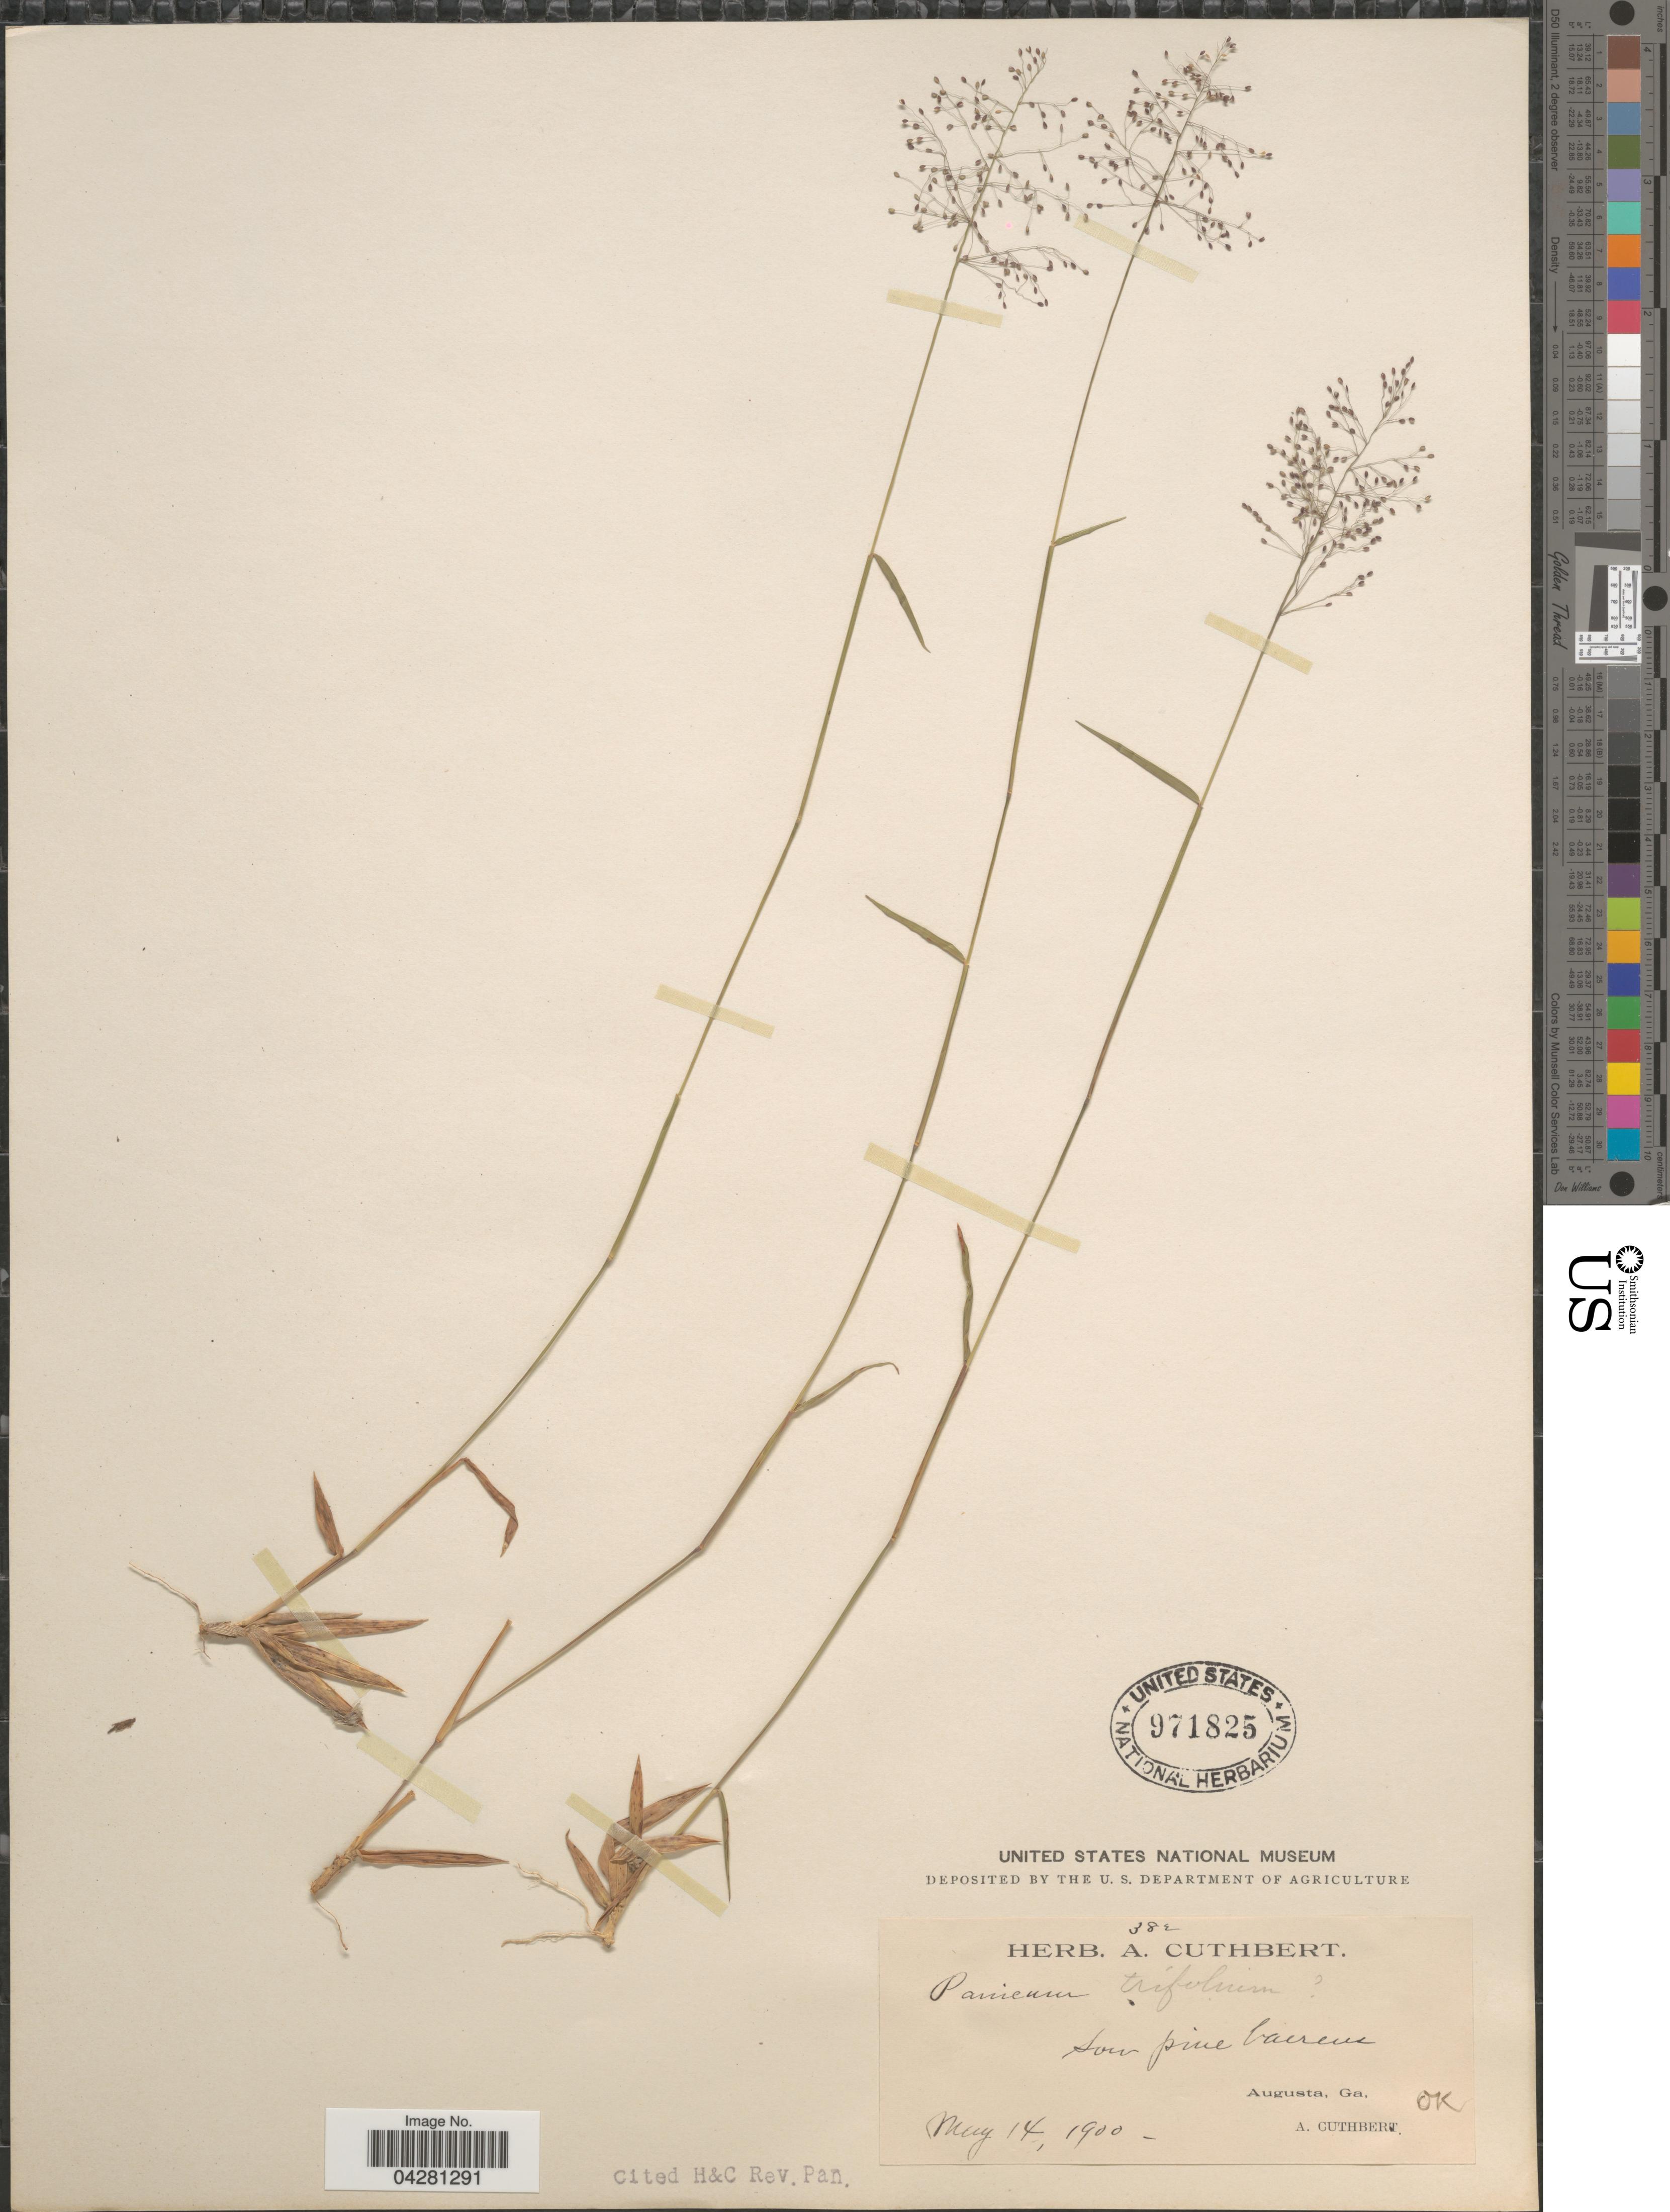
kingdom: Plantae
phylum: Tracheophyta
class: Liliopsida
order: Poales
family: Poaceae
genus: Dichanthelium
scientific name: Dichanthelium dichotomum var. unciphyllum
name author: (Trin.) Davidse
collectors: A. Cuthbert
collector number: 389?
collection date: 1900-05-14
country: United States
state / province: Georgia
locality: Augusta.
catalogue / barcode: US 971825